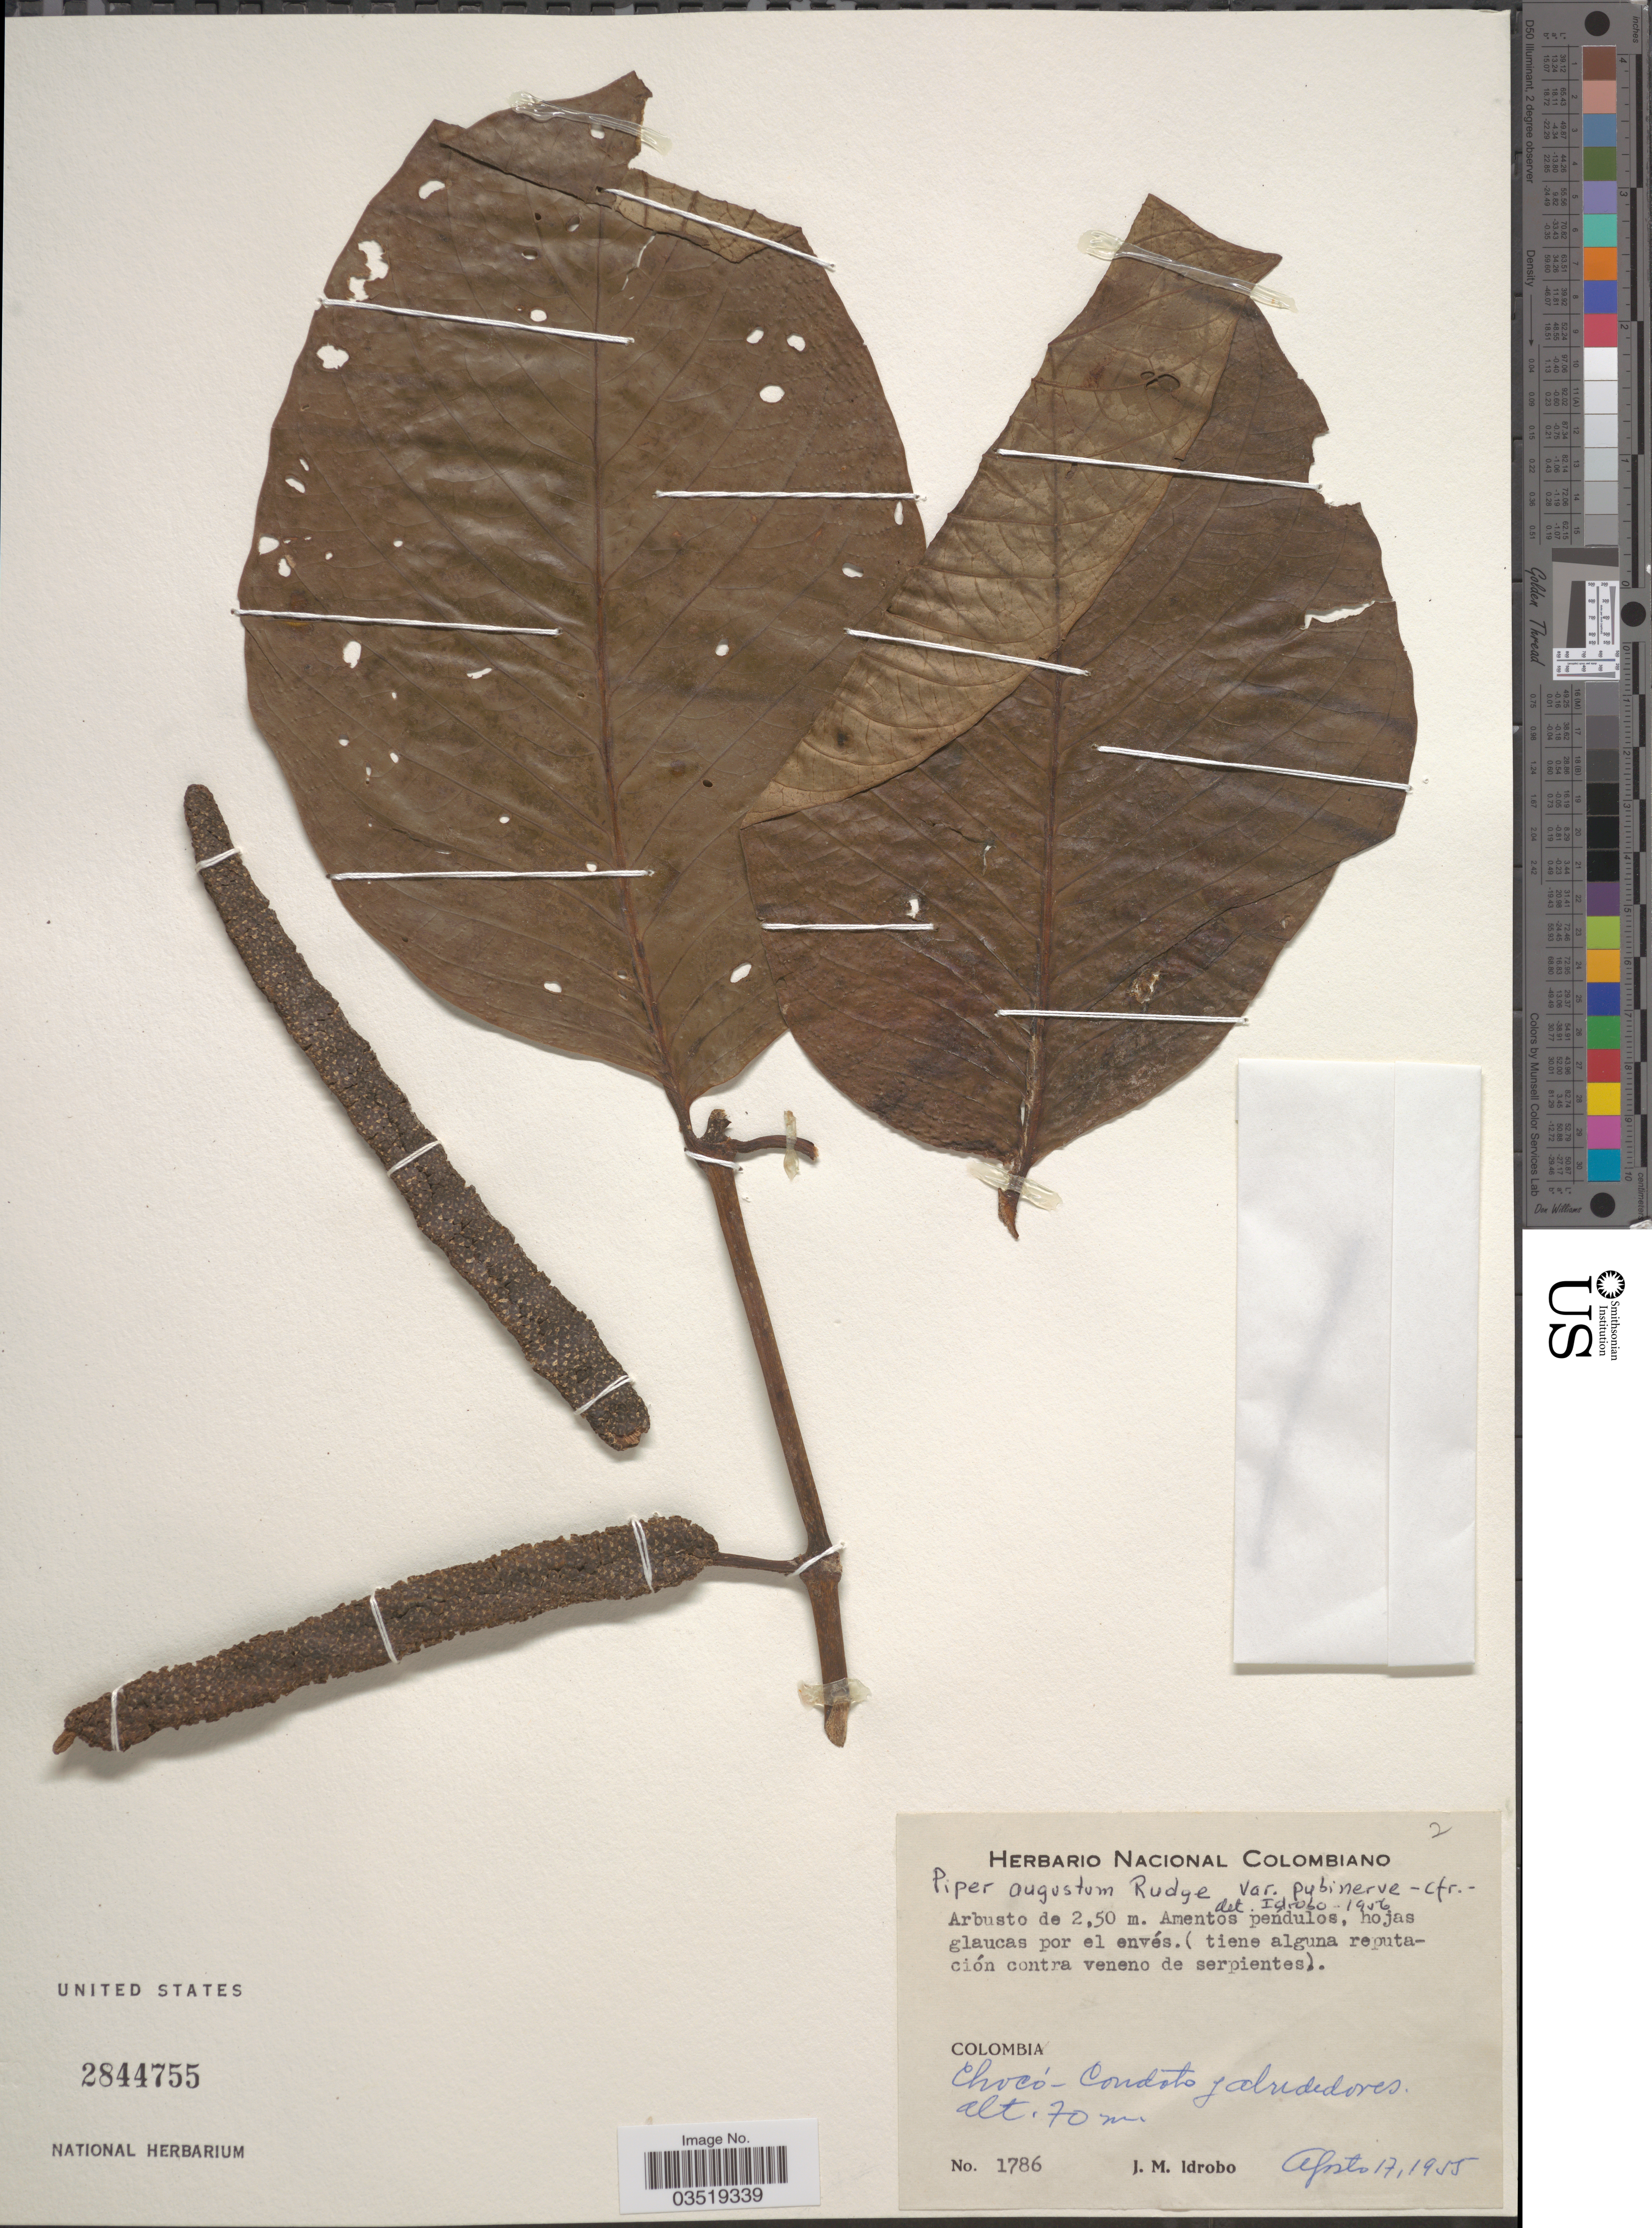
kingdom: Plantae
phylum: Tracheophyta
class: Magnoliopsida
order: Piperales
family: Piperaceae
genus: Piper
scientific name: Piper augustum var. augustum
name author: Rudge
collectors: J. M. Idrobo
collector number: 1786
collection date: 1955-08-17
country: Colombia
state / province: Chocó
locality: Chocó - Condoto y alrededores.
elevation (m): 70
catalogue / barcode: US 2844755